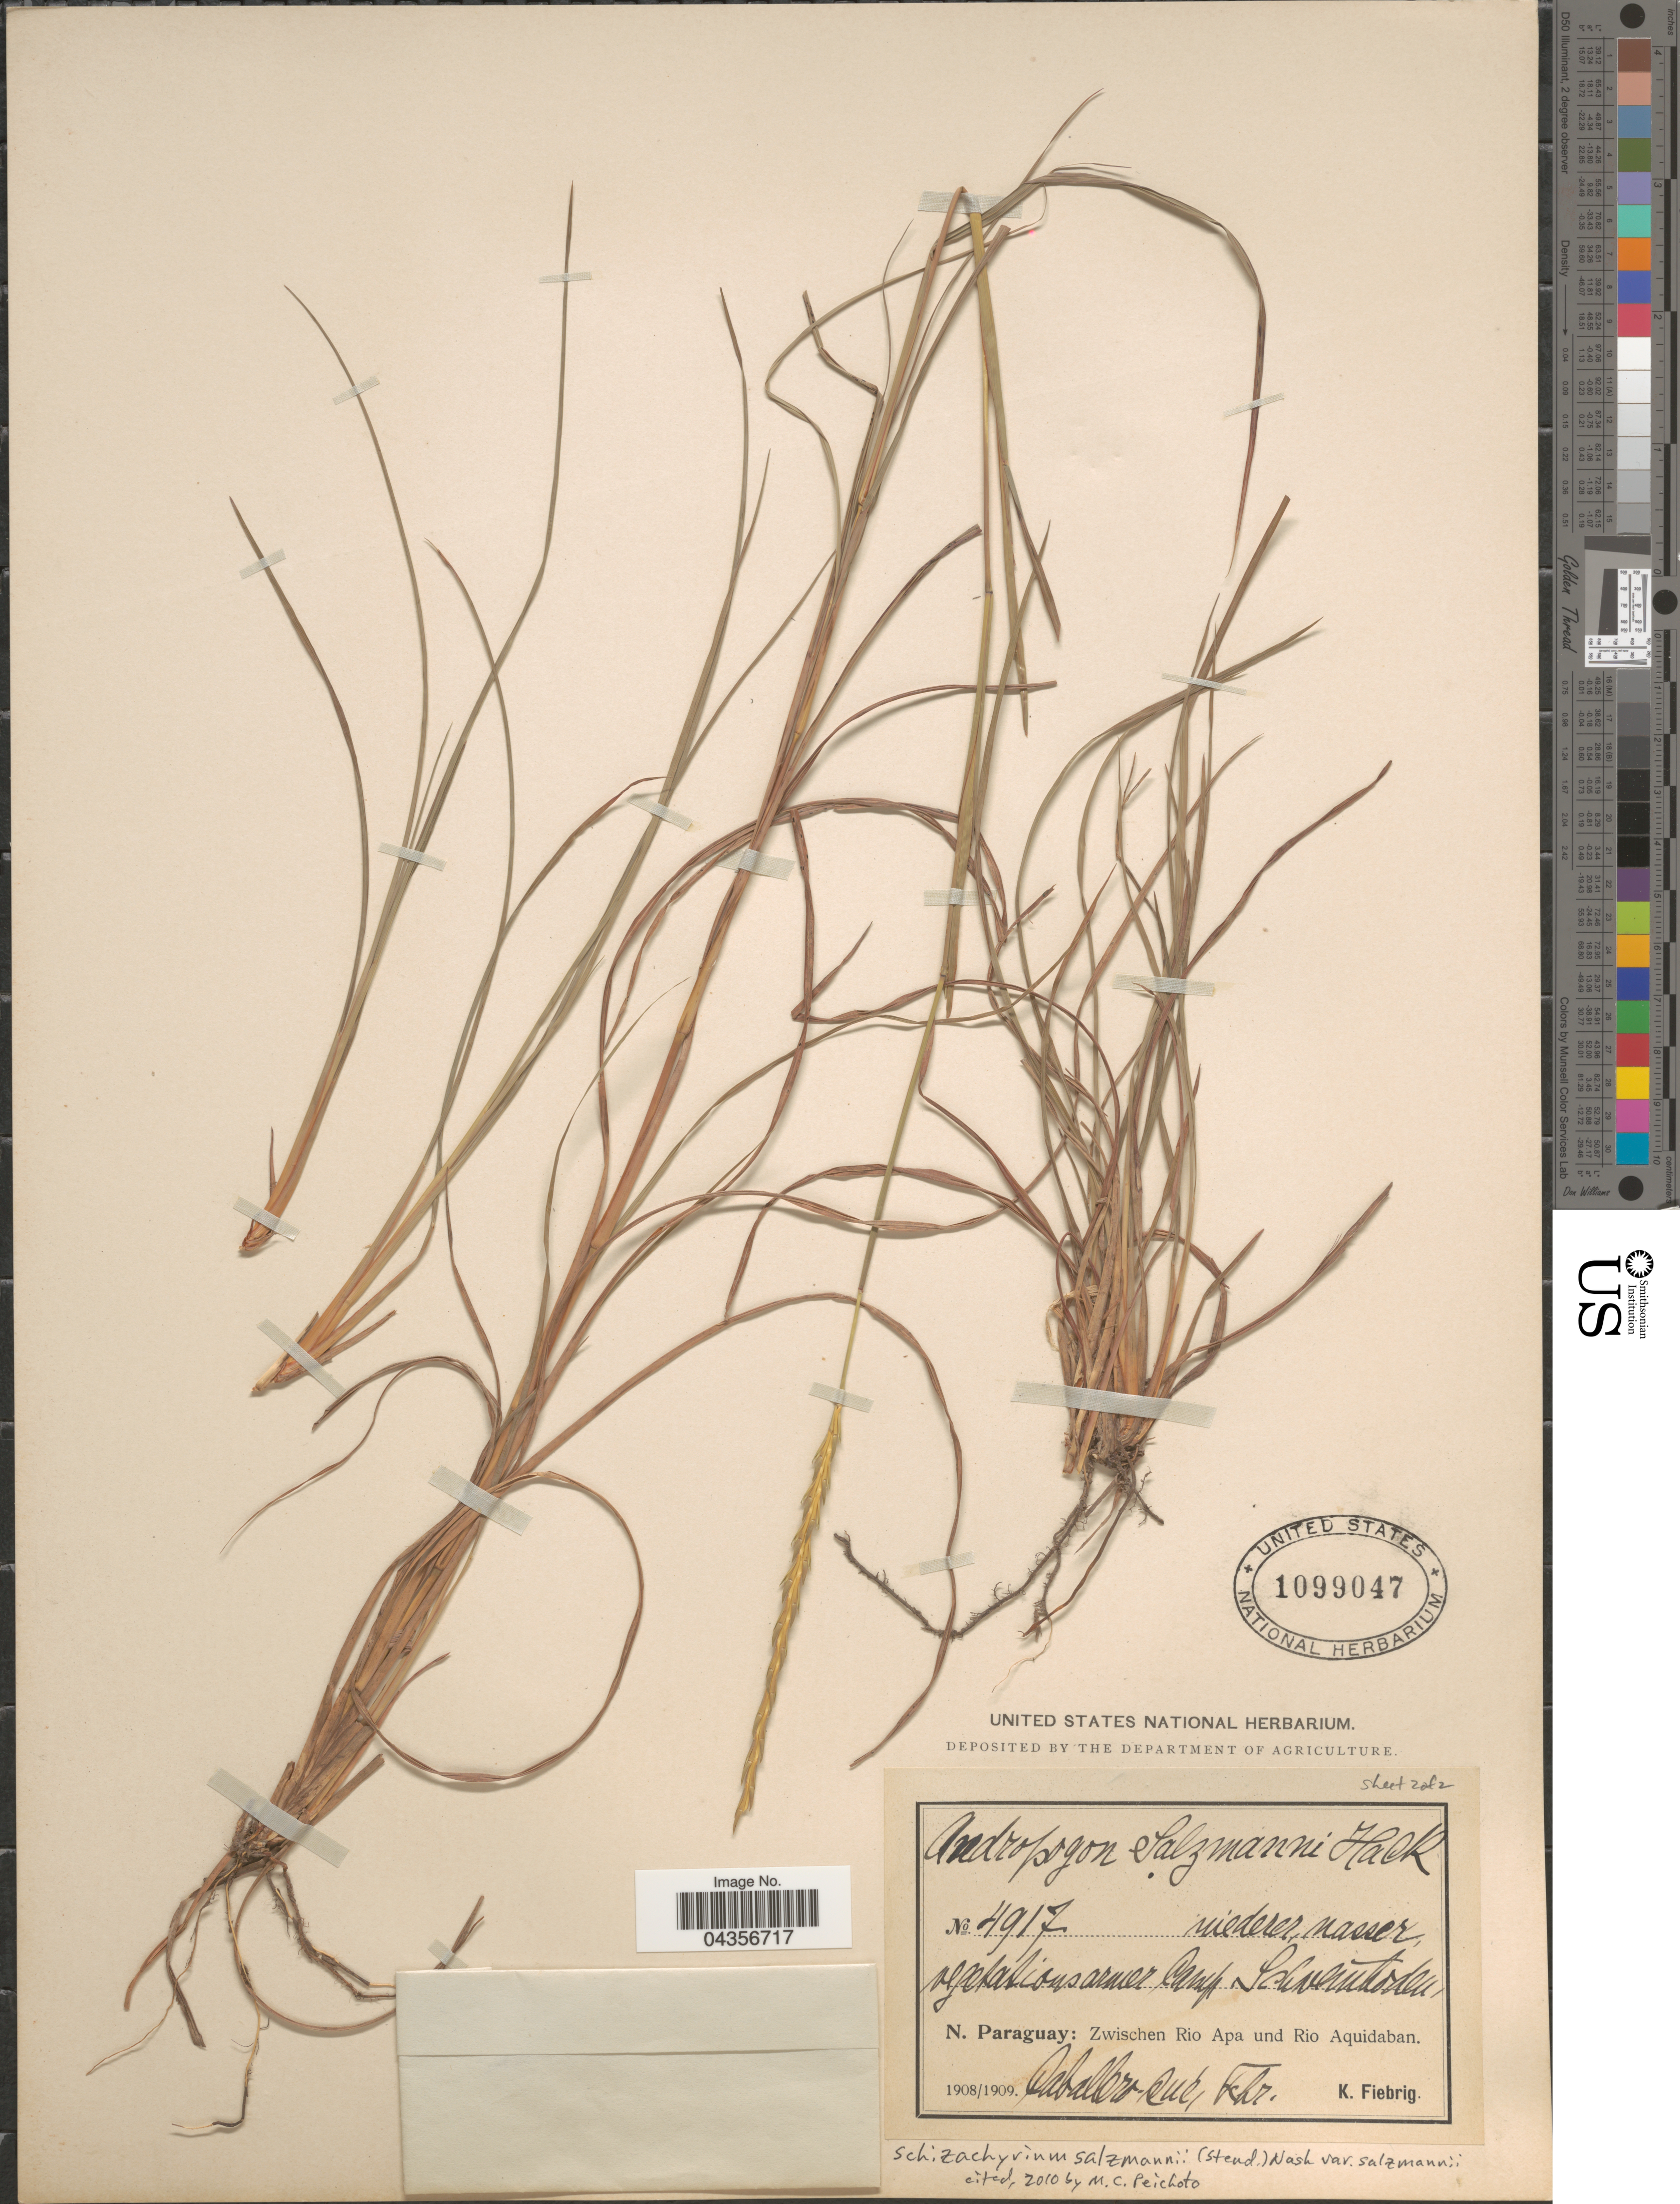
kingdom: Plantae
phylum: Tracheophyta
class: Liliopsida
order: Poales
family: Poaceae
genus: Schizachyrium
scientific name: Schizachyrium salzmanii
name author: (Trin. ex Steud.) Nash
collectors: K. Fiebrig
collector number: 4917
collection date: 1908/1909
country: Paraguay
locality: N. Paraguay: Zwischen Rio Apa und Rio Aquidaban.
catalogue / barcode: US 1099047